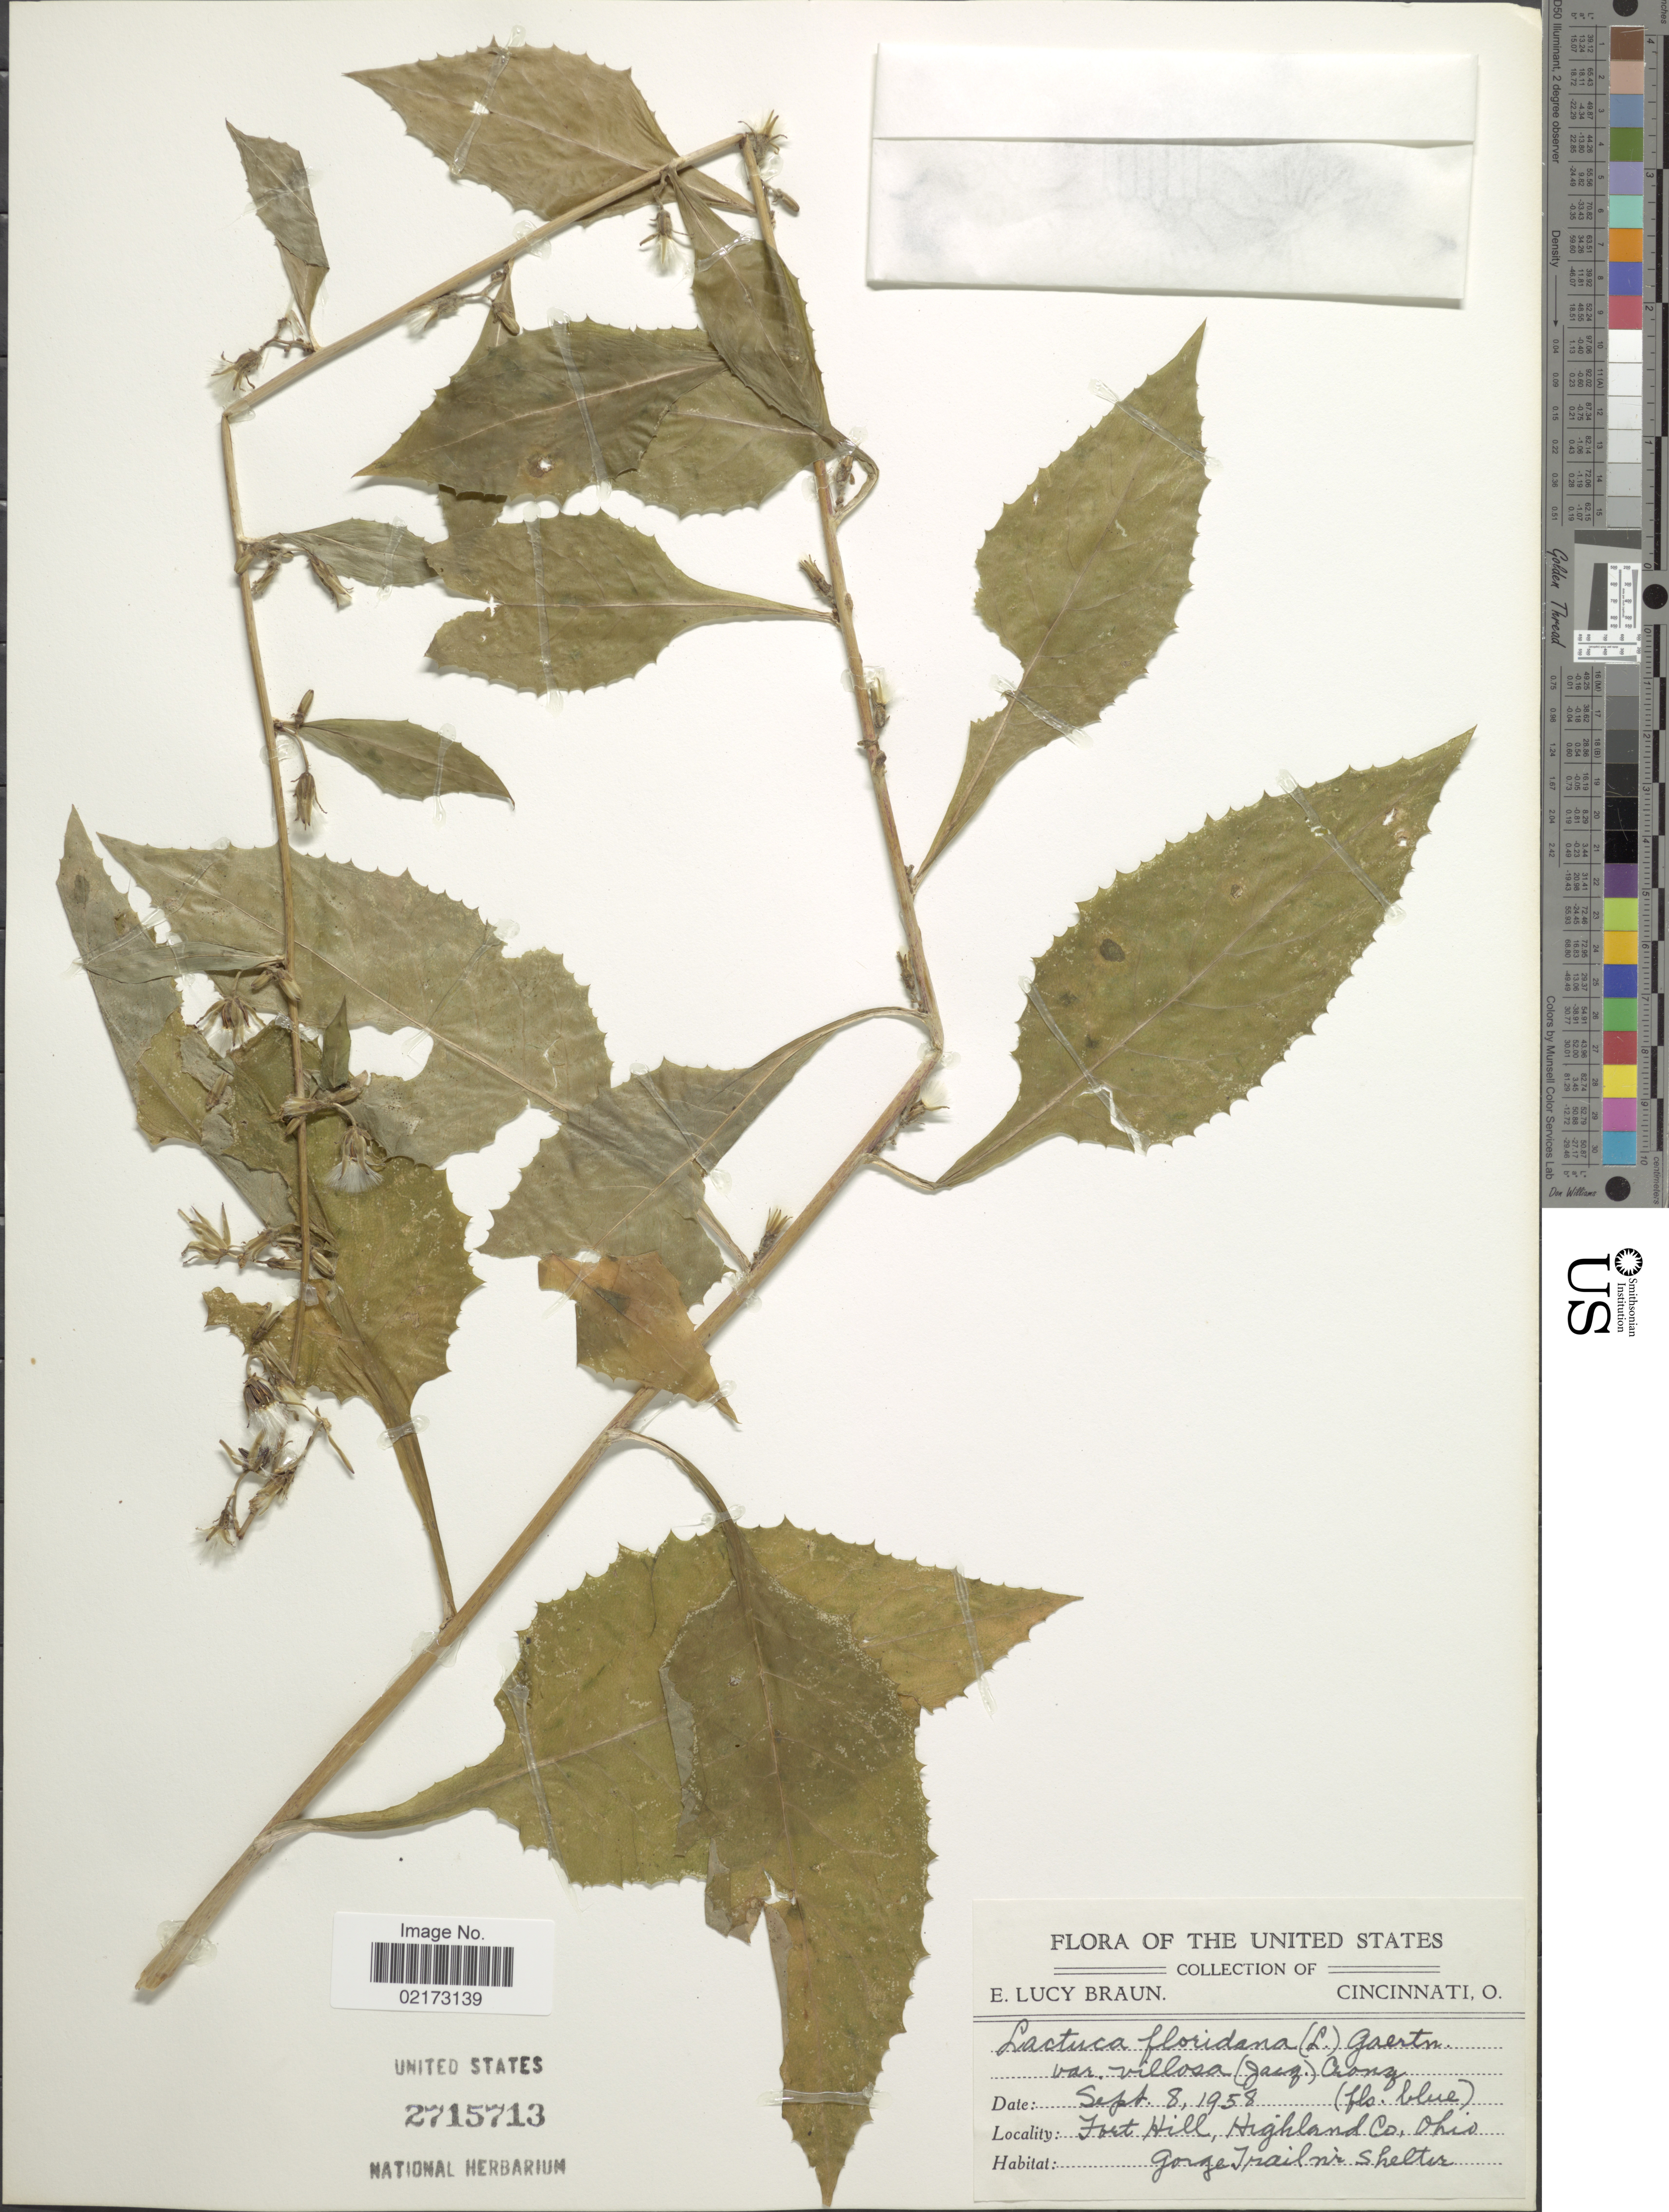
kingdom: Plantae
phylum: Tracheophyta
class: Magnoliopsida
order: Asterales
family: Asteraceae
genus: Lactuca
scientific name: Lactuca floridana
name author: (L.) Gaertn.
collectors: E. L. Braun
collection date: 1958-09-08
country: United States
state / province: Ohio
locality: The United States, Fort Hill, Highland Co., Gorge Trail nr Shelter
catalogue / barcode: US 2715713